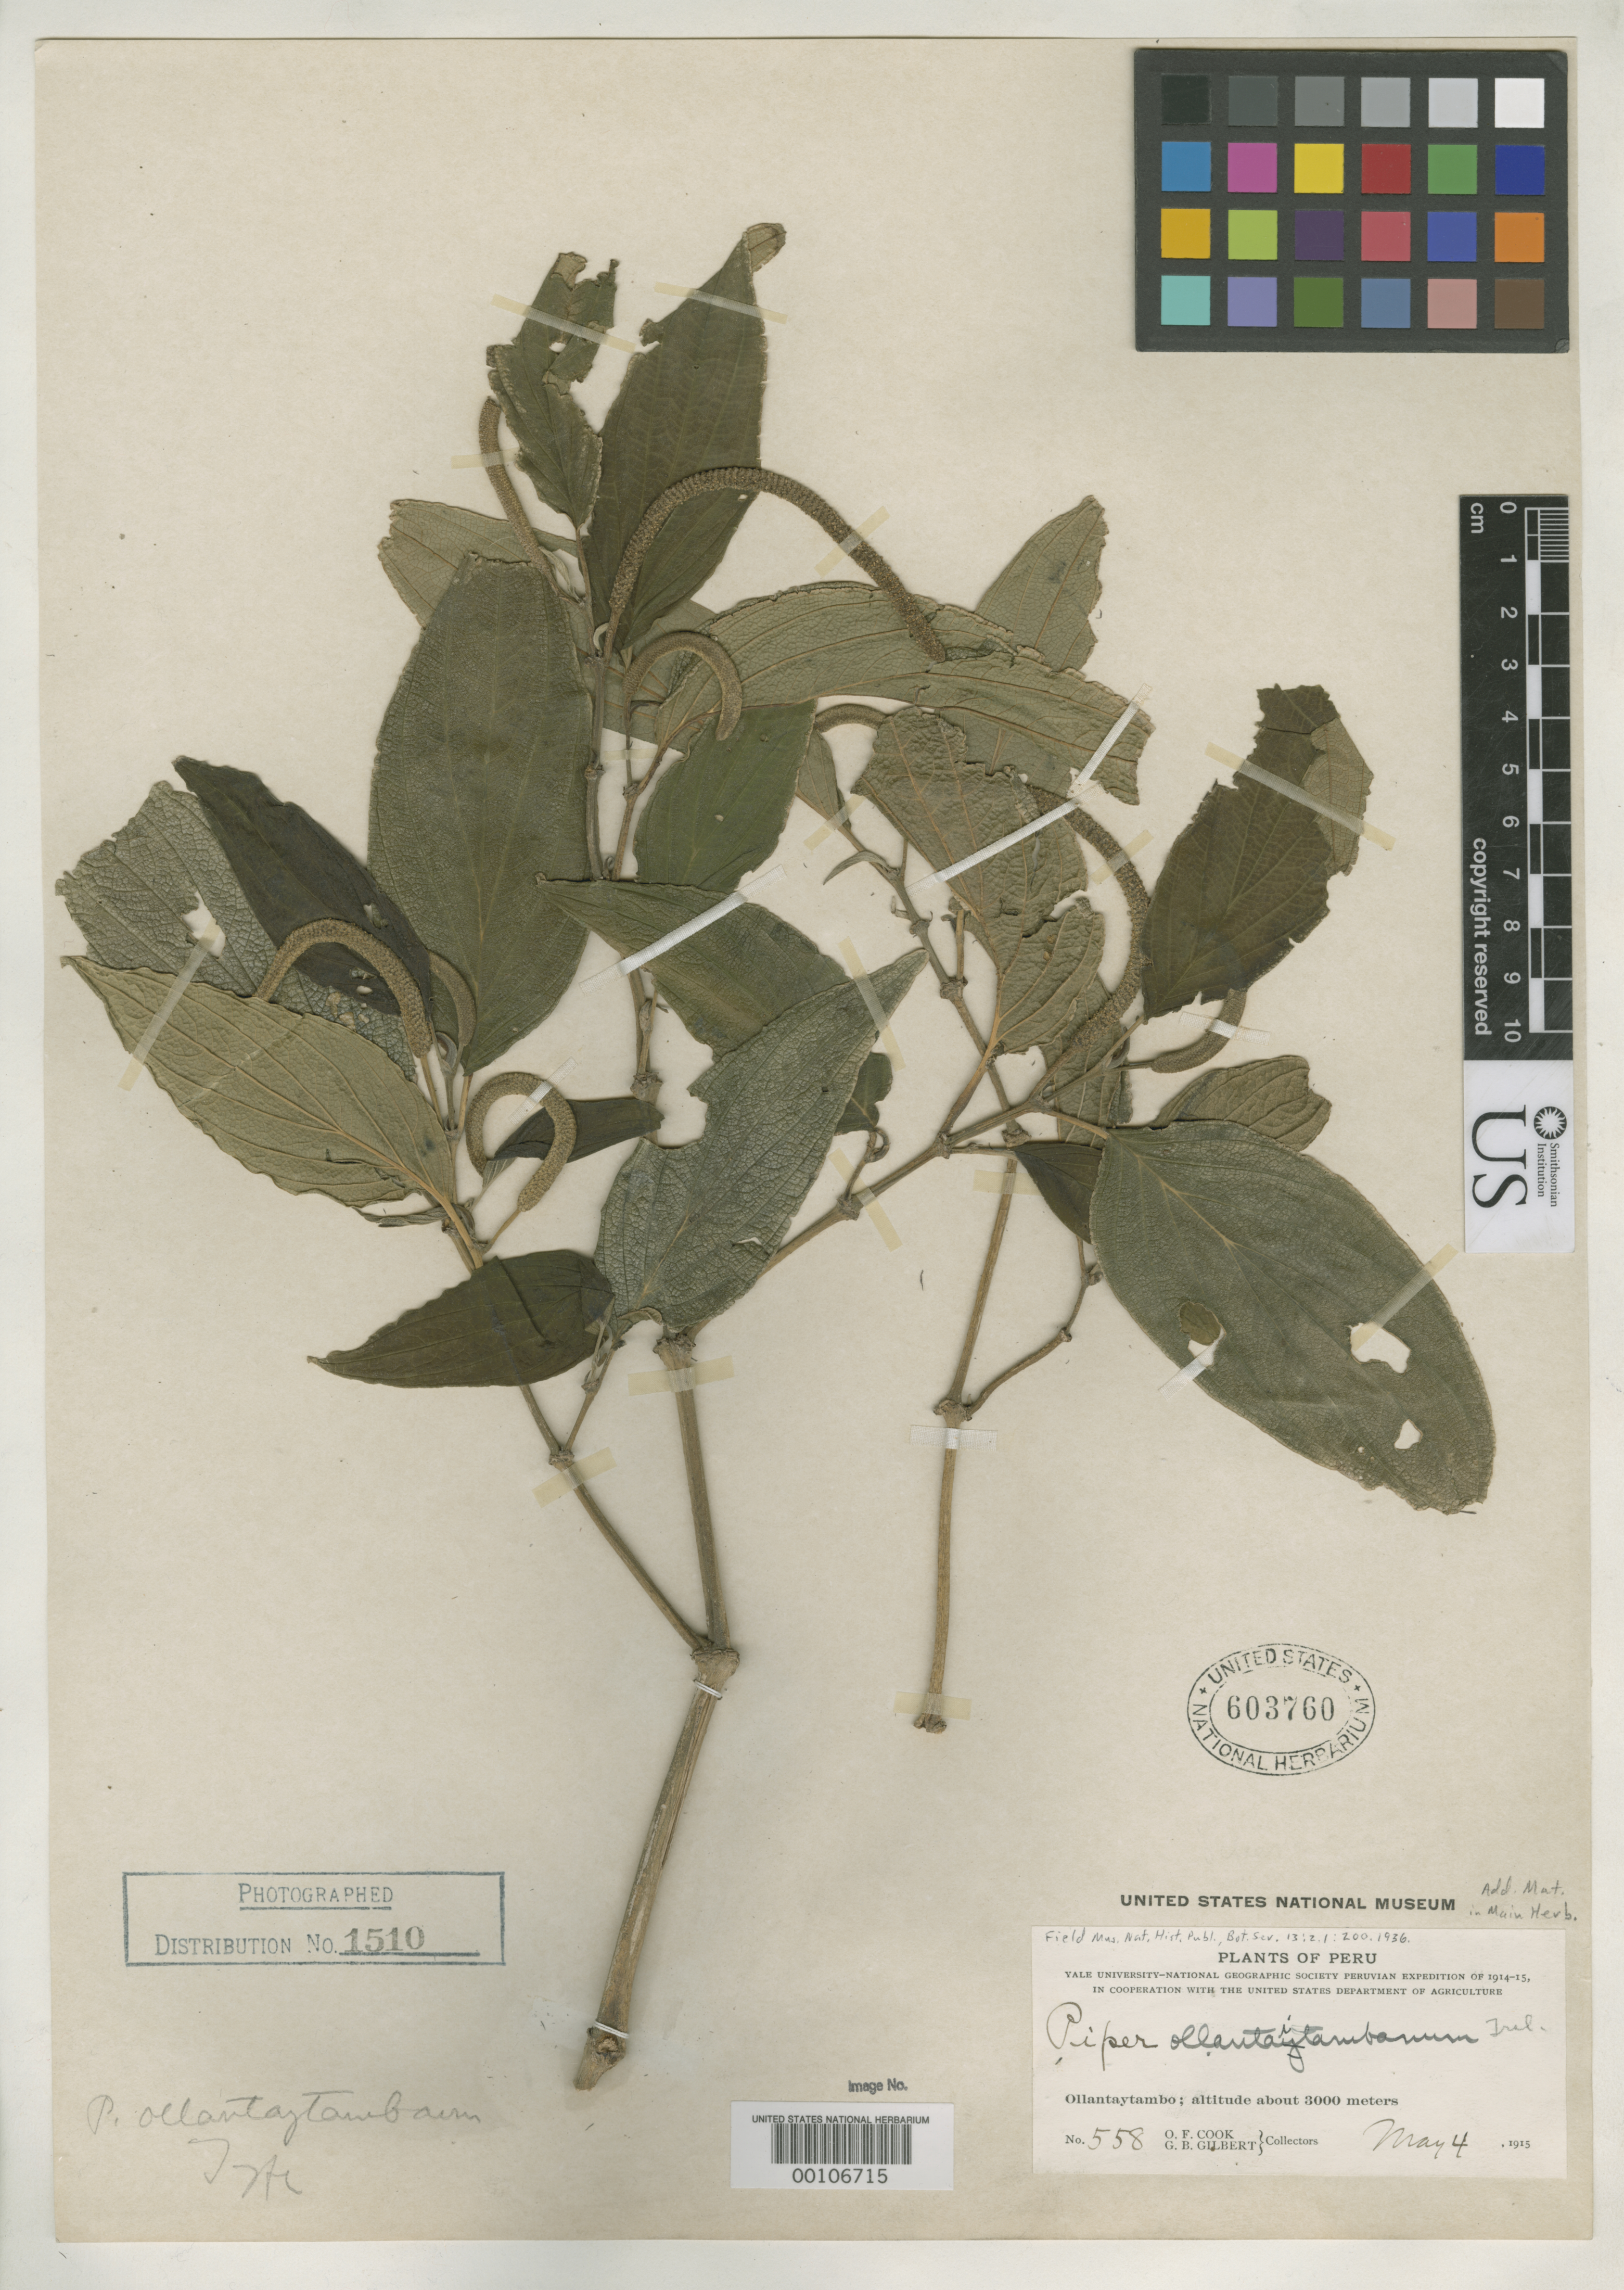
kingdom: Plantae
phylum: Tracheophyta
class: Magnoliopsida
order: Piperales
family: Piperaceae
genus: Piper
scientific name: Piper ollantaitambanum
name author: Trel. in J.F. Macbr.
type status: Holotype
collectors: O. F. Cook & G. B. Gilbert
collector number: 558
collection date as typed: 04 May 1915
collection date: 1915-05-04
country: Peru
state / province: Cusco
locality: Ollantaytambo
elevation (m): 3000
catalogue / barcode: US 603760